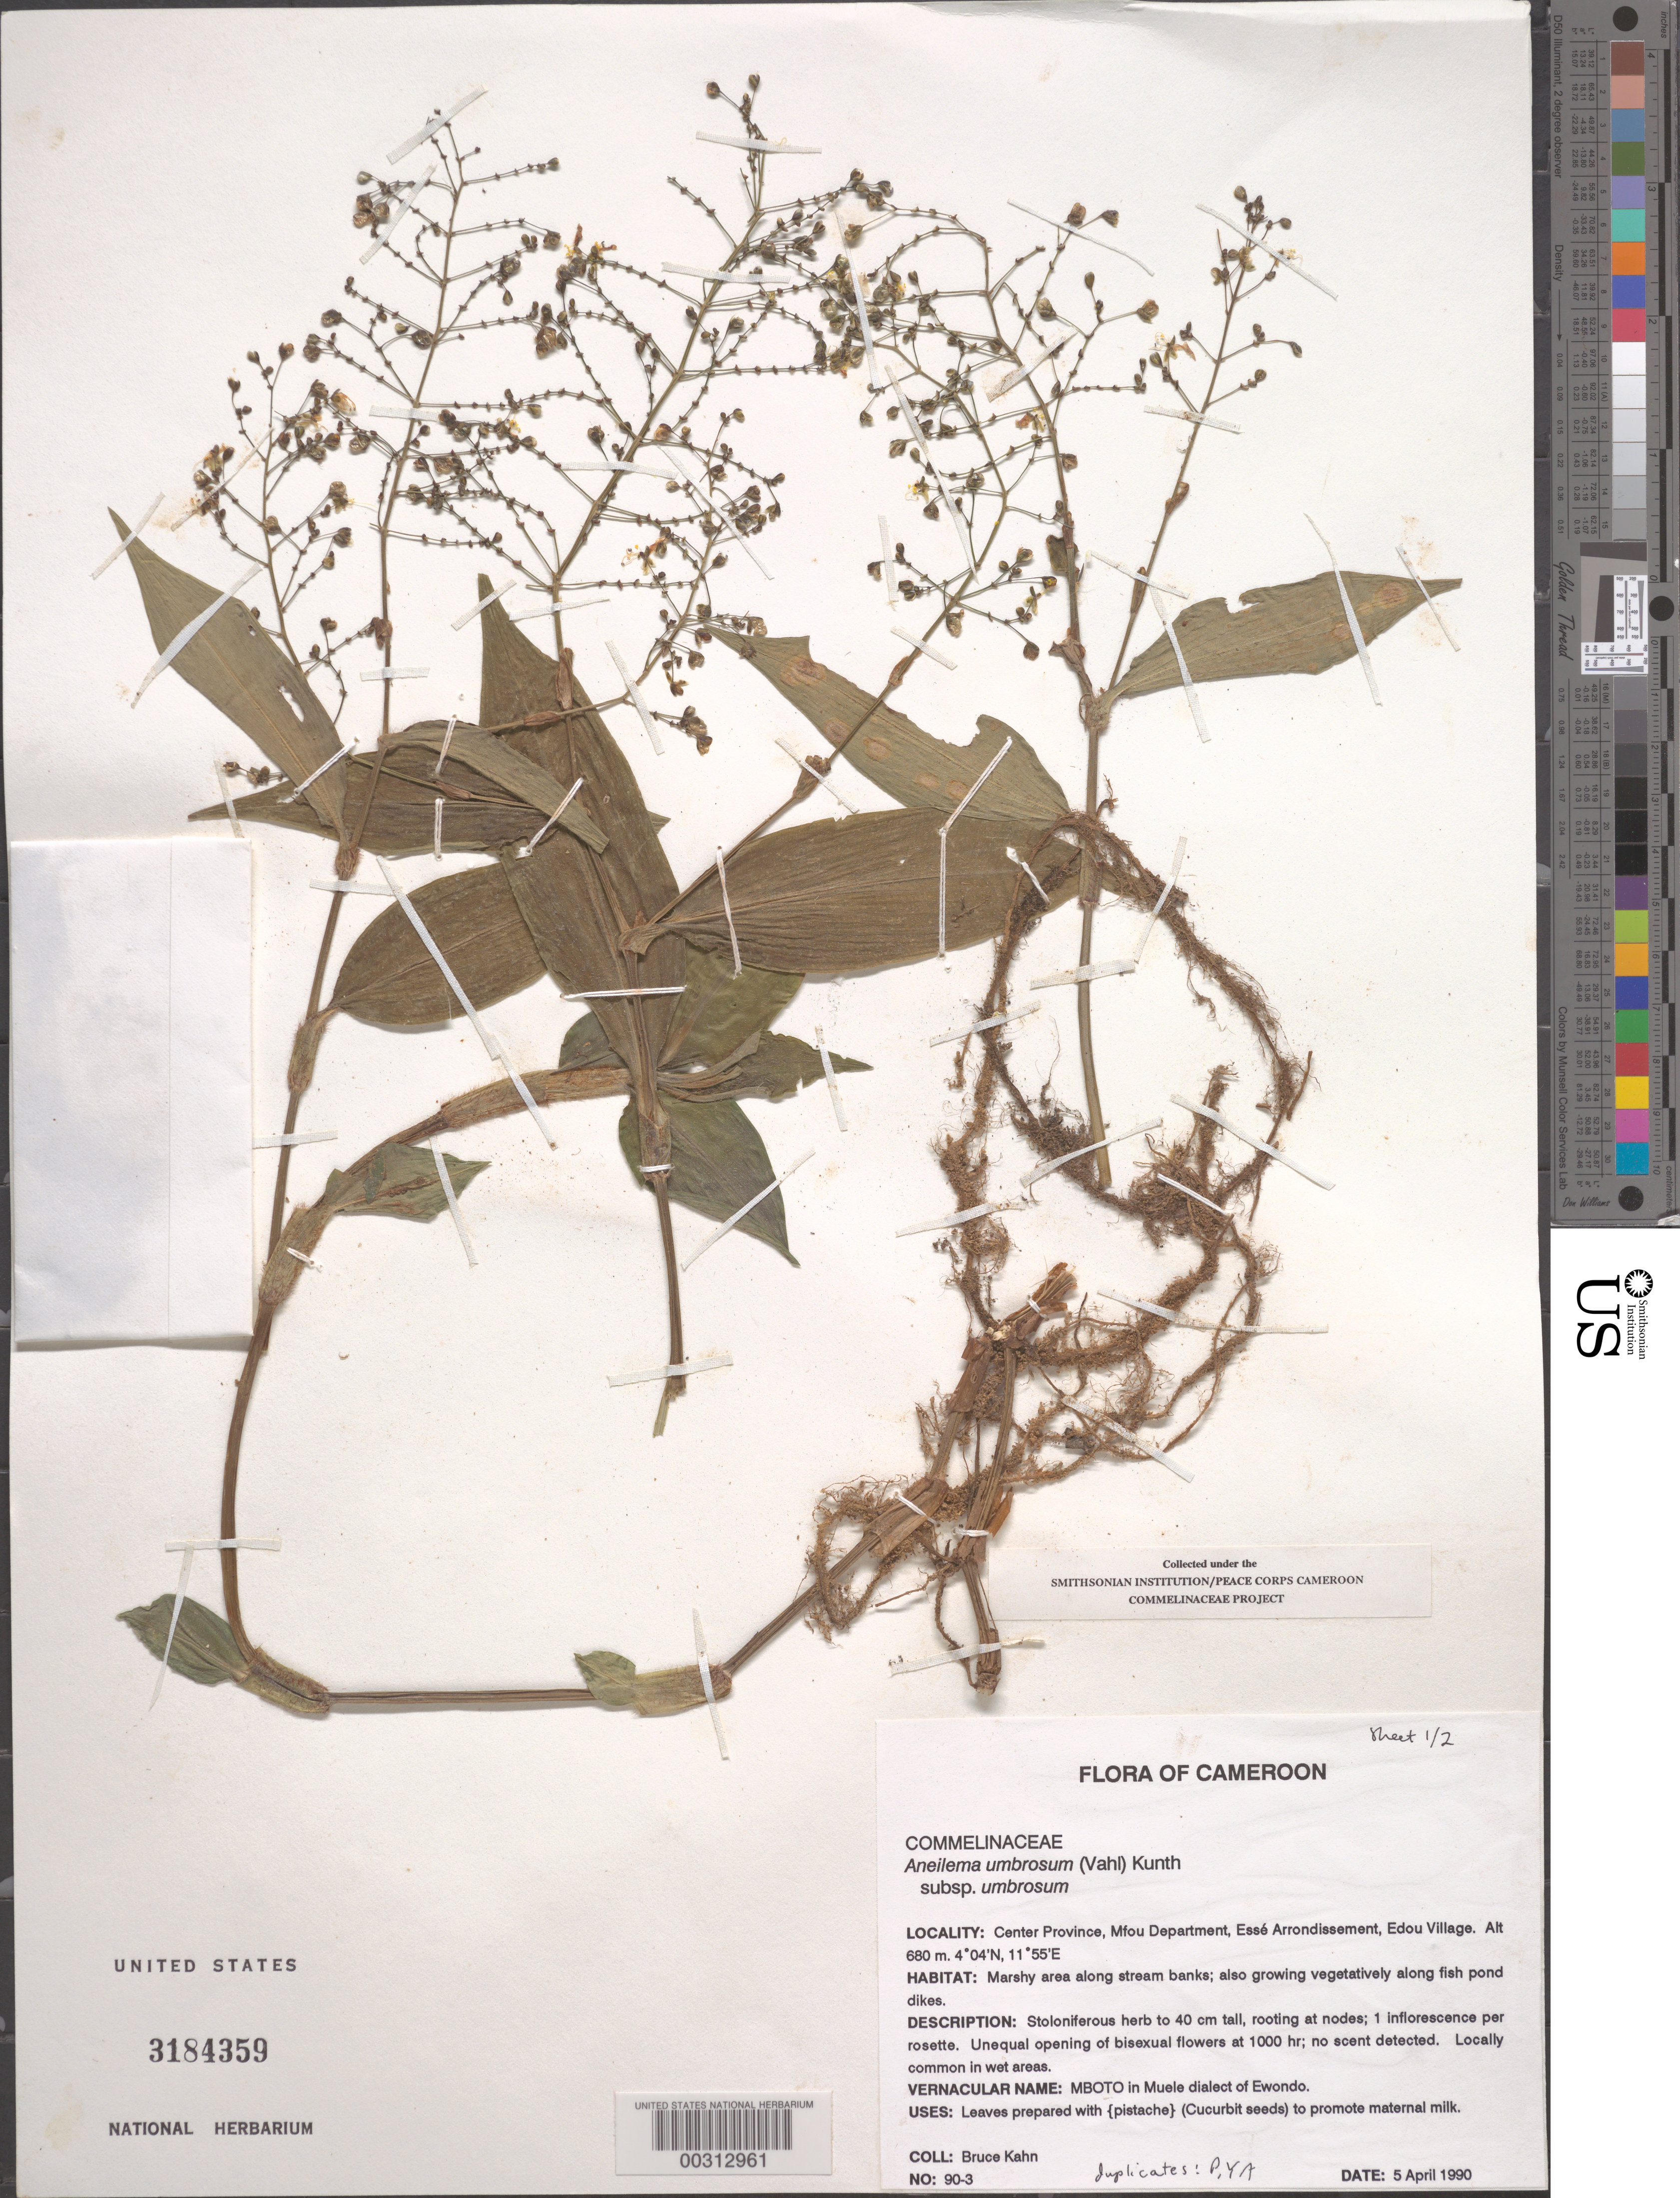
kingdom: Plantae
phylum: Tracheophyta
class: Liliopsida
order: Commelinales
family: Commelinaceae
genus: Aneilema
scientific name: Aneilema beniniense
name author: (P. Beauv.) Kunth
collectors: B. Kahn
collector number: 90-3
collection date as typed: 05 Apr 1990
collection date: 1990-04-05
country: Cameroon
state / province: Centre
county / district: Méfou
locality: Esse arrondissement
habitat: Marshy area along stream banks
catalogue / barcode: US 3184359